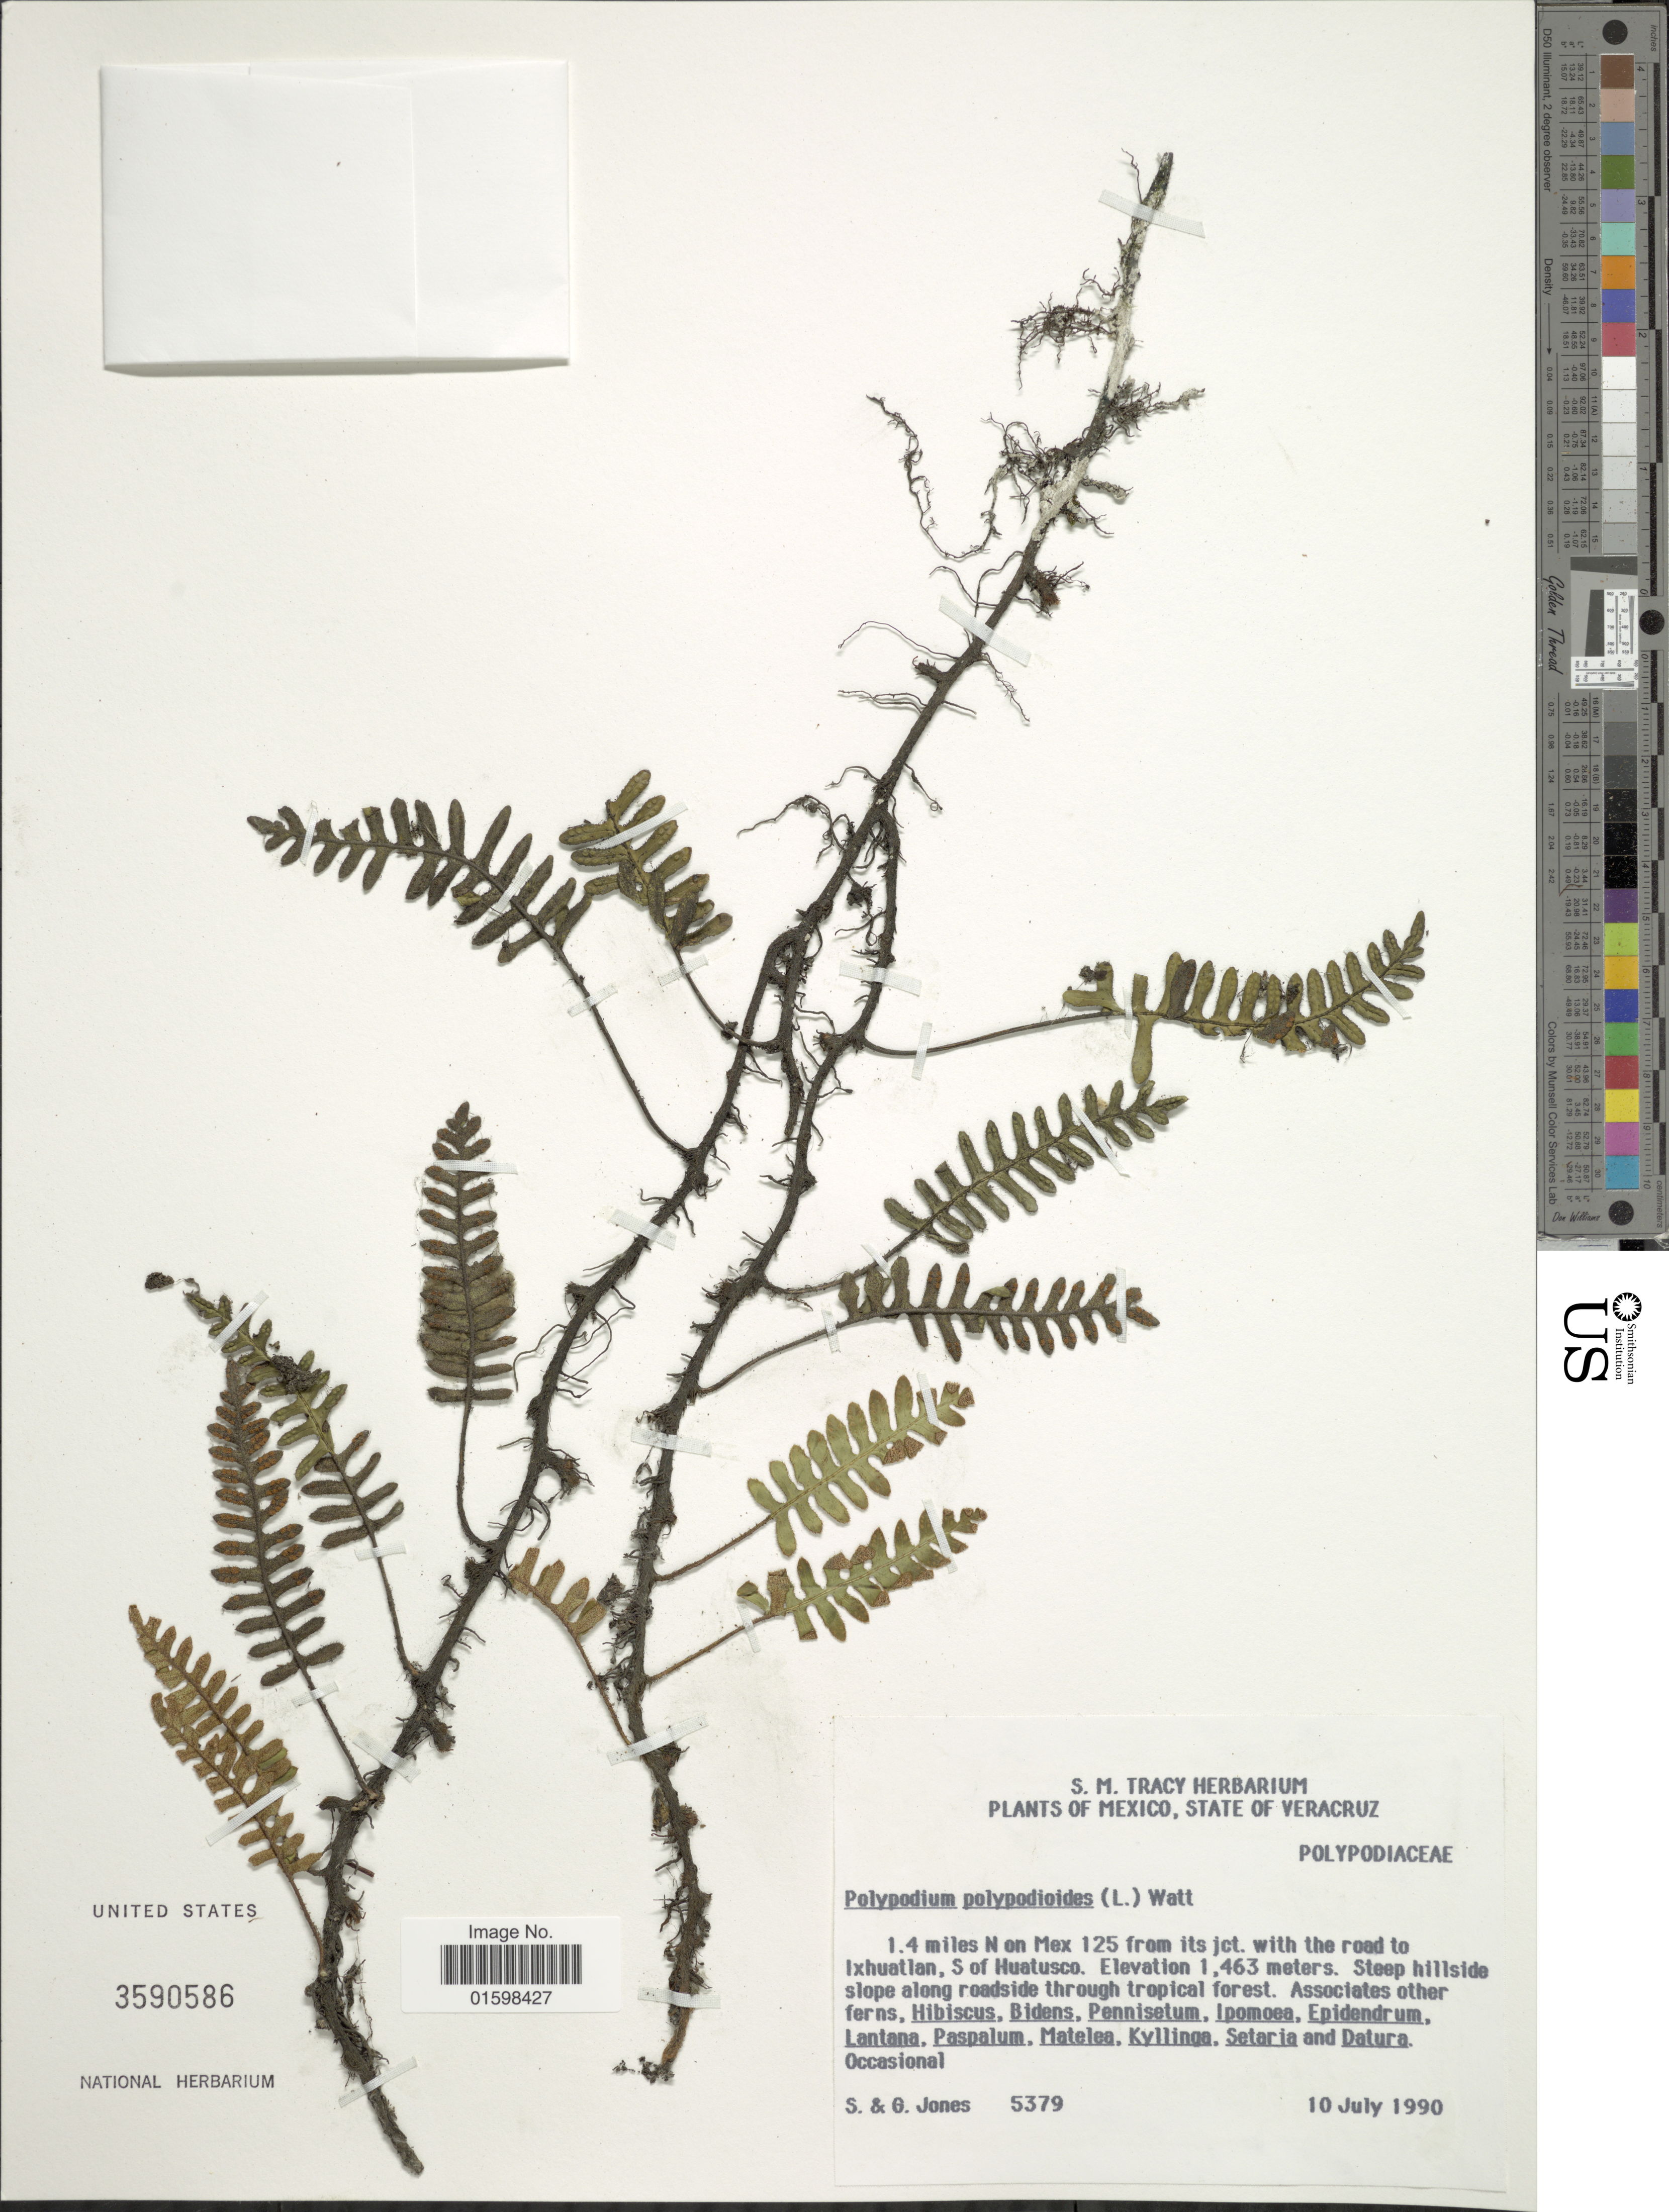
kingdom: Plantae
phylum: Tracheophyta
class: Polypodiopsida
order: Polypodiales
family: Polypodiaceae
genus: Pleopeltis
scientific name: Pleopeltis polypodioides var. michauxiana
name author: (Weath.) E.G. Andrews & Windham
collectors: S. Jones & O. Jones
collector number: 5379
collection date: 1990-07-10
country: Mexico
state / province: Veracruz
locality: State of Vera Cruz. 1.4 miles N on Mex 25 from its jct. with the road to Ixhuatlan, S of Huatusco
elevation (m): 1463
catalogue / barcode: US 3590586